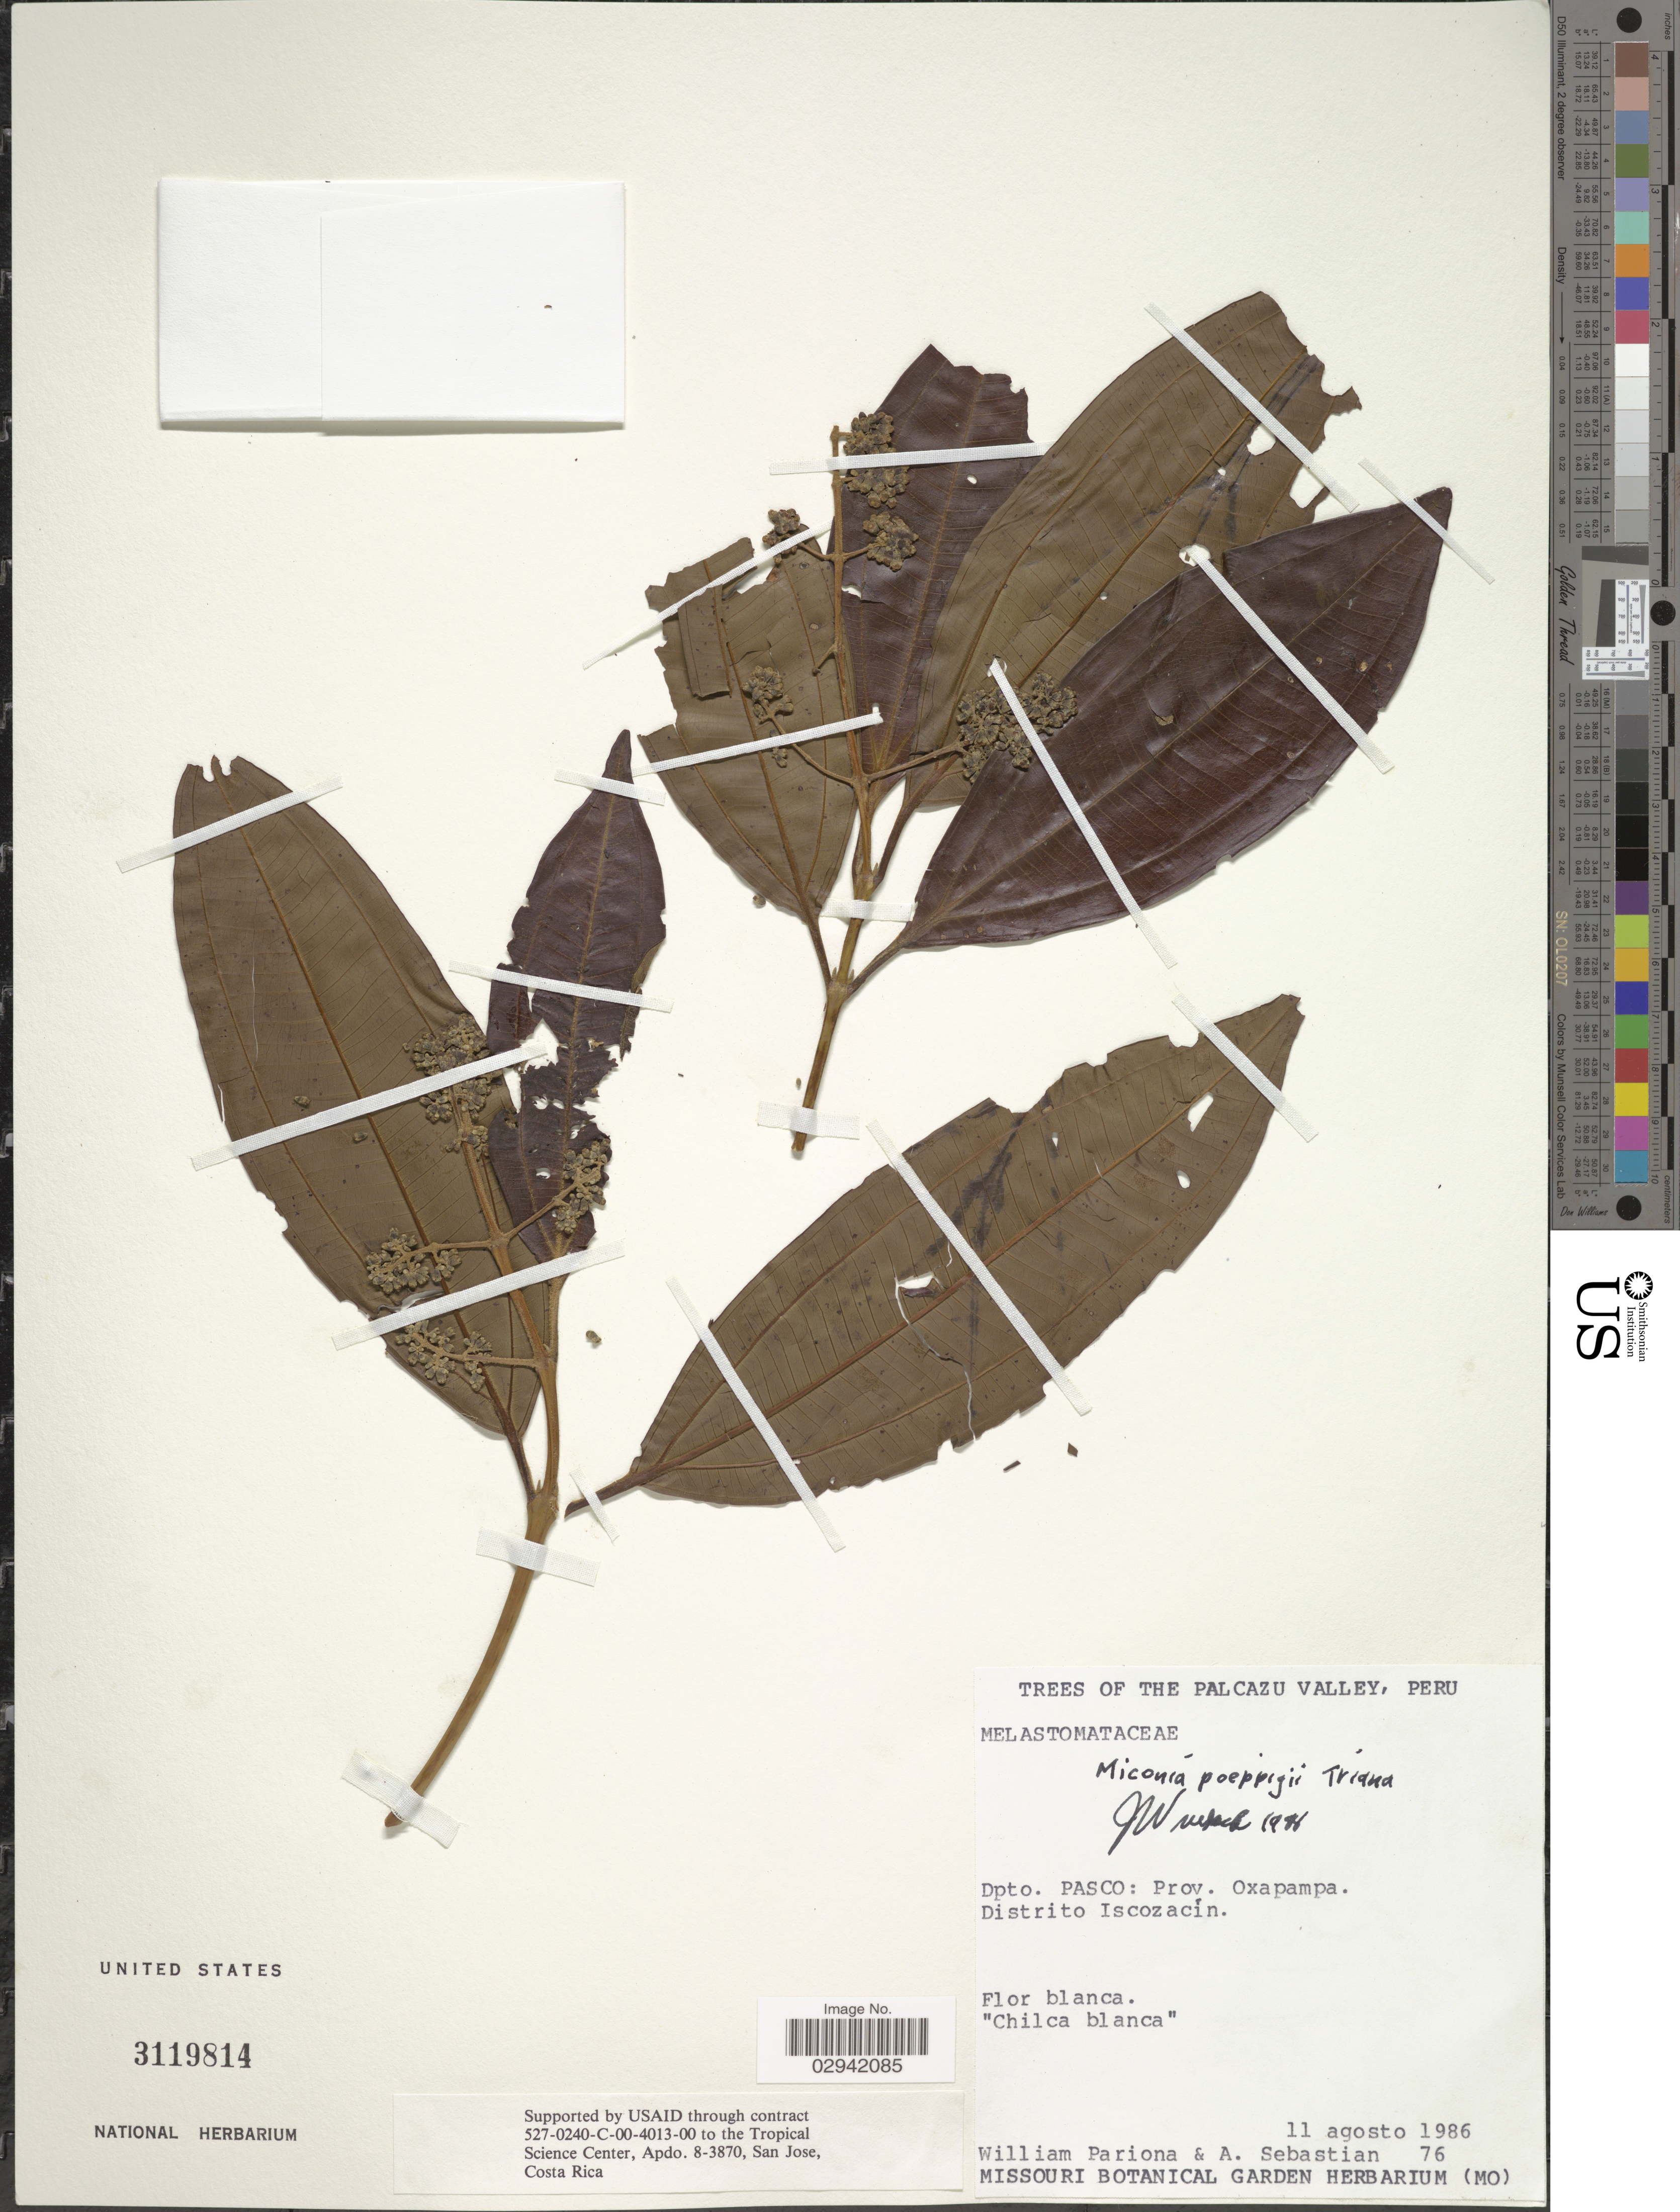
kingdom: Plantae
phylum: Tracheophyta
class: Magnoliopsida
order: Myrtales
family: Melastomataceae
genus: Miconia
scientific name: Miconia poeppigii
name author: Triana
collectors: W. Pariona & A. Sebastian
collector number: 76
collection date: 1986-08-11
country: Peru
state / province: Pasco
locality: Palcazu Valley. Dpto. Pasco: Prov. Oxapampa. Distrito Iscozacín.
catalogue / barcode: US 3119814